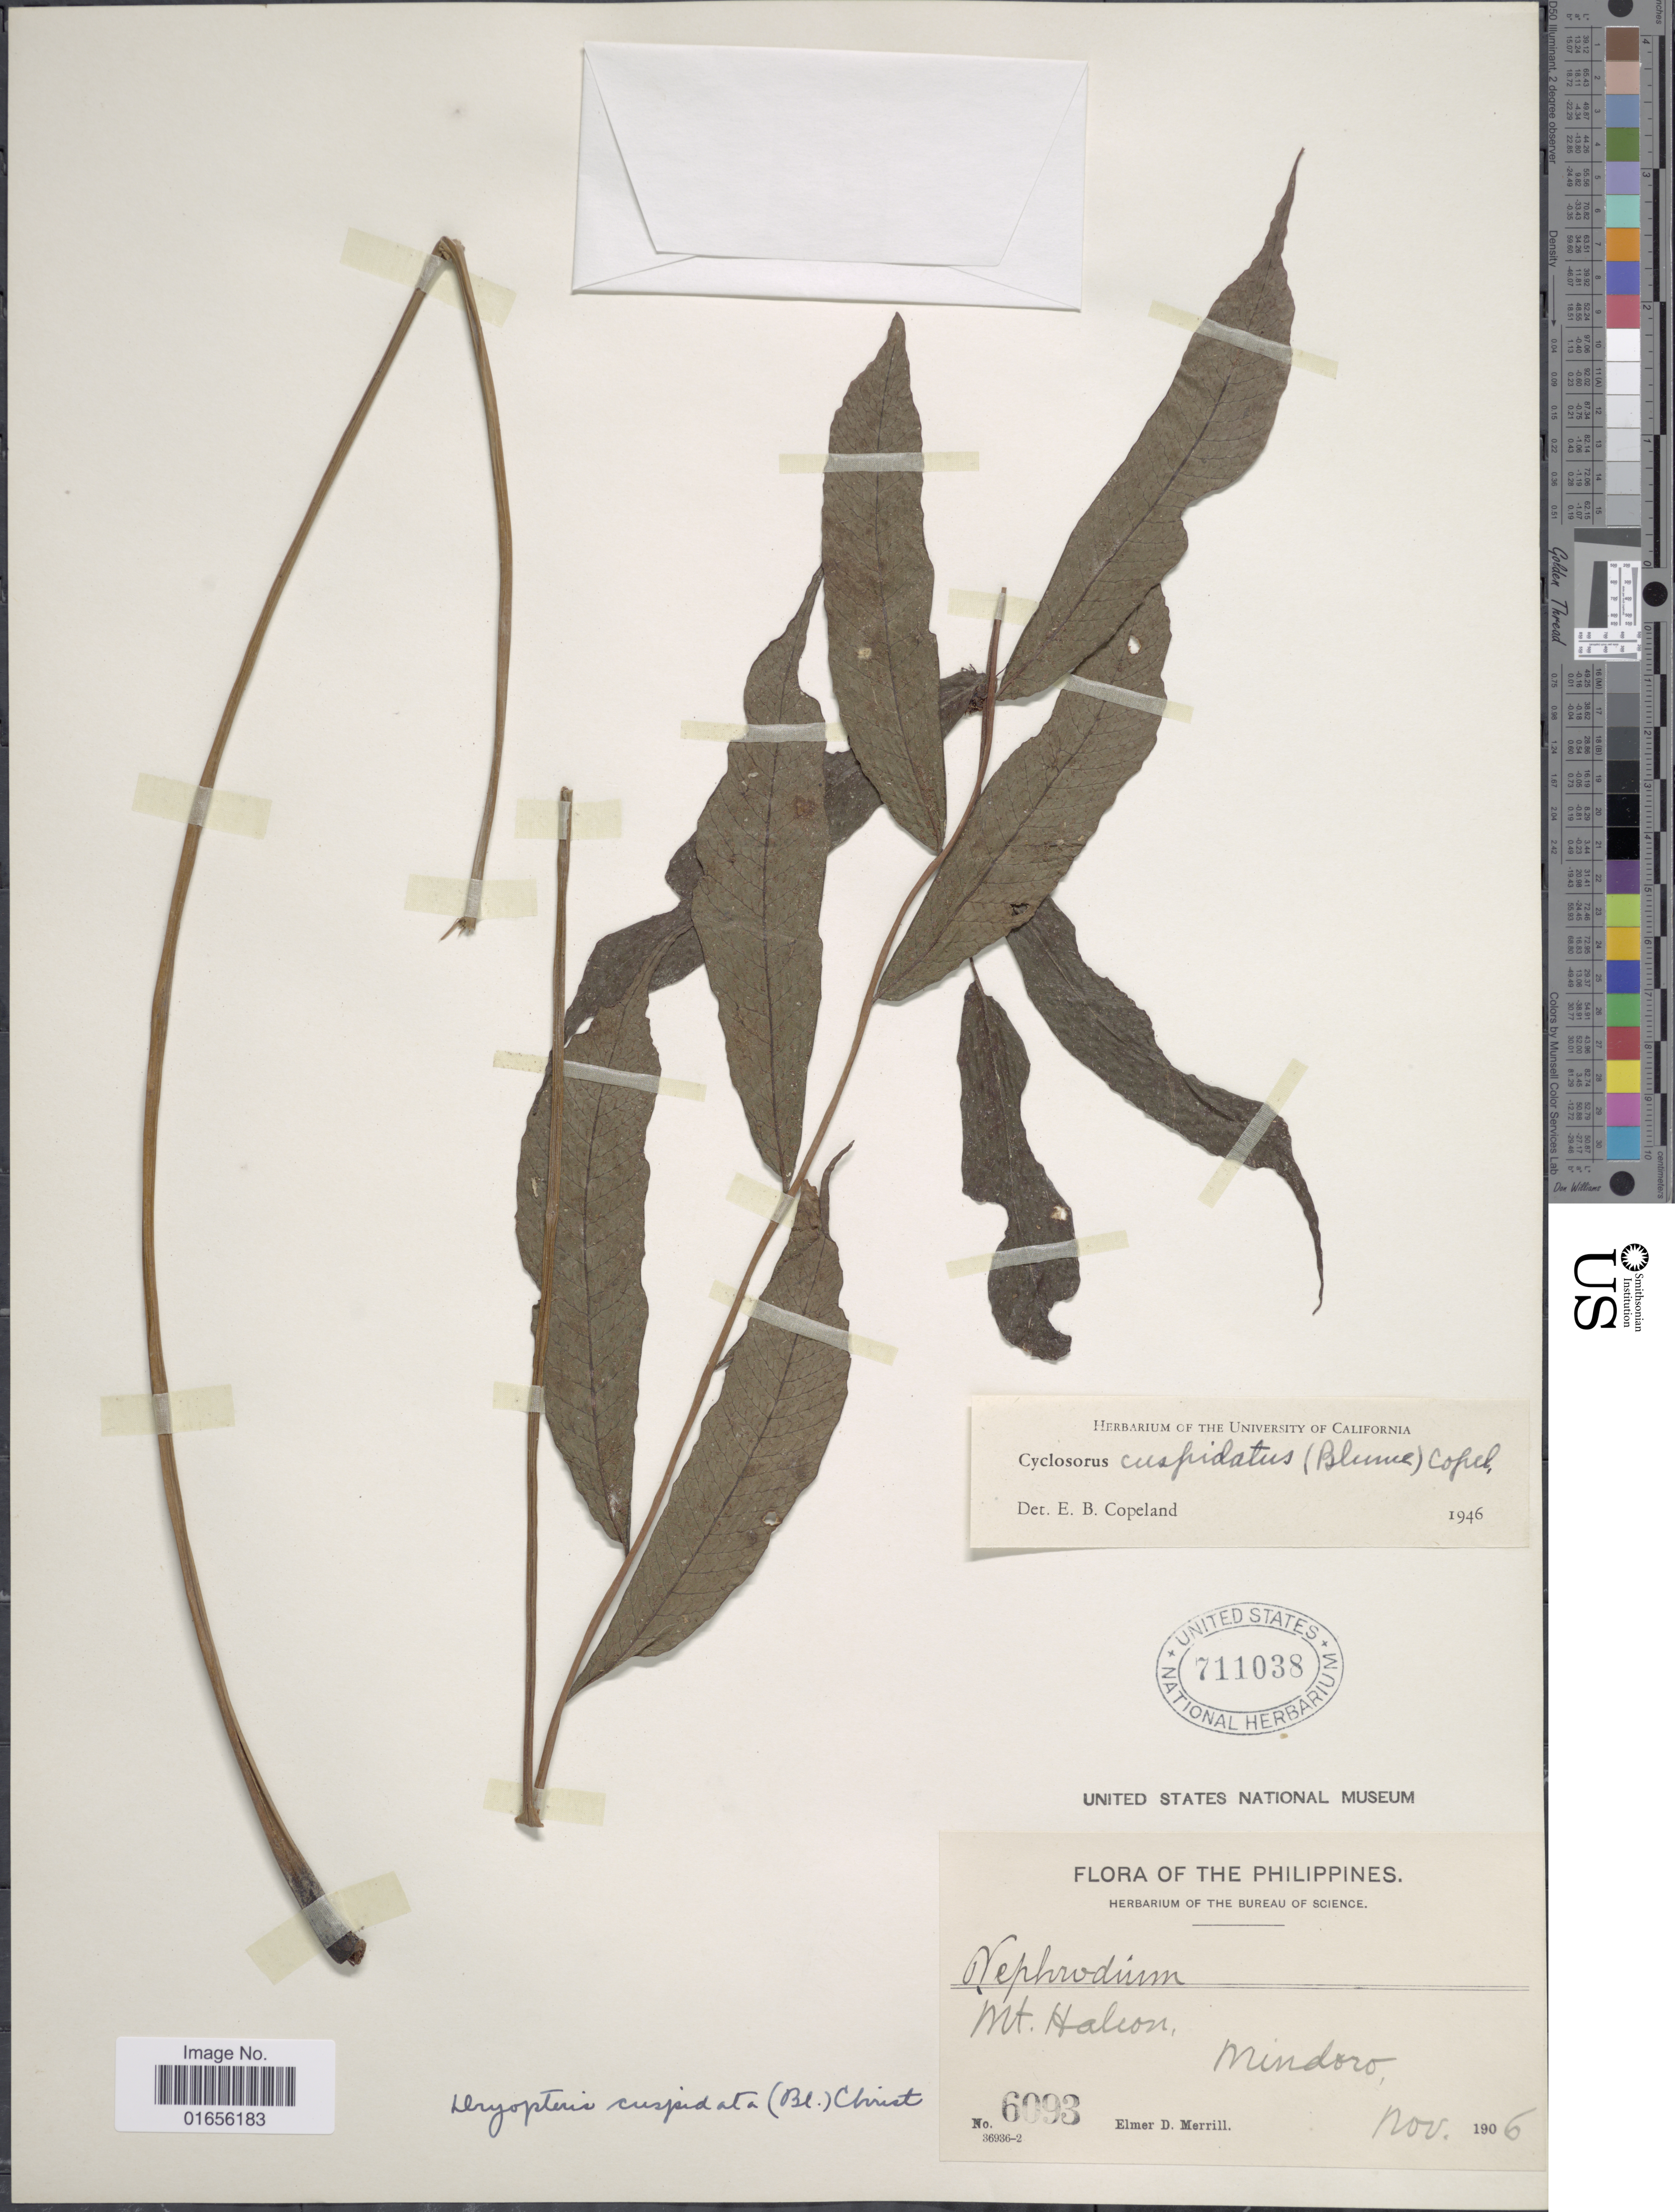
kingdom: Plantae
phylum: Tracheophyta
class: Polypodiopsida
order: Polypodiales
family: Thelypteridaceae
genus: Pronephrium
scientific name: Pronephrium cuspidatum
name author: (Blume) Holttum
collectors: E. D. Merrill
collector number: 6093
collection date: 1906-11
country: Philippines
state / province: Mimaropa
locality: The Philippines, Mt. Halcon, Mindoro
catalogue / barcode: US 711038